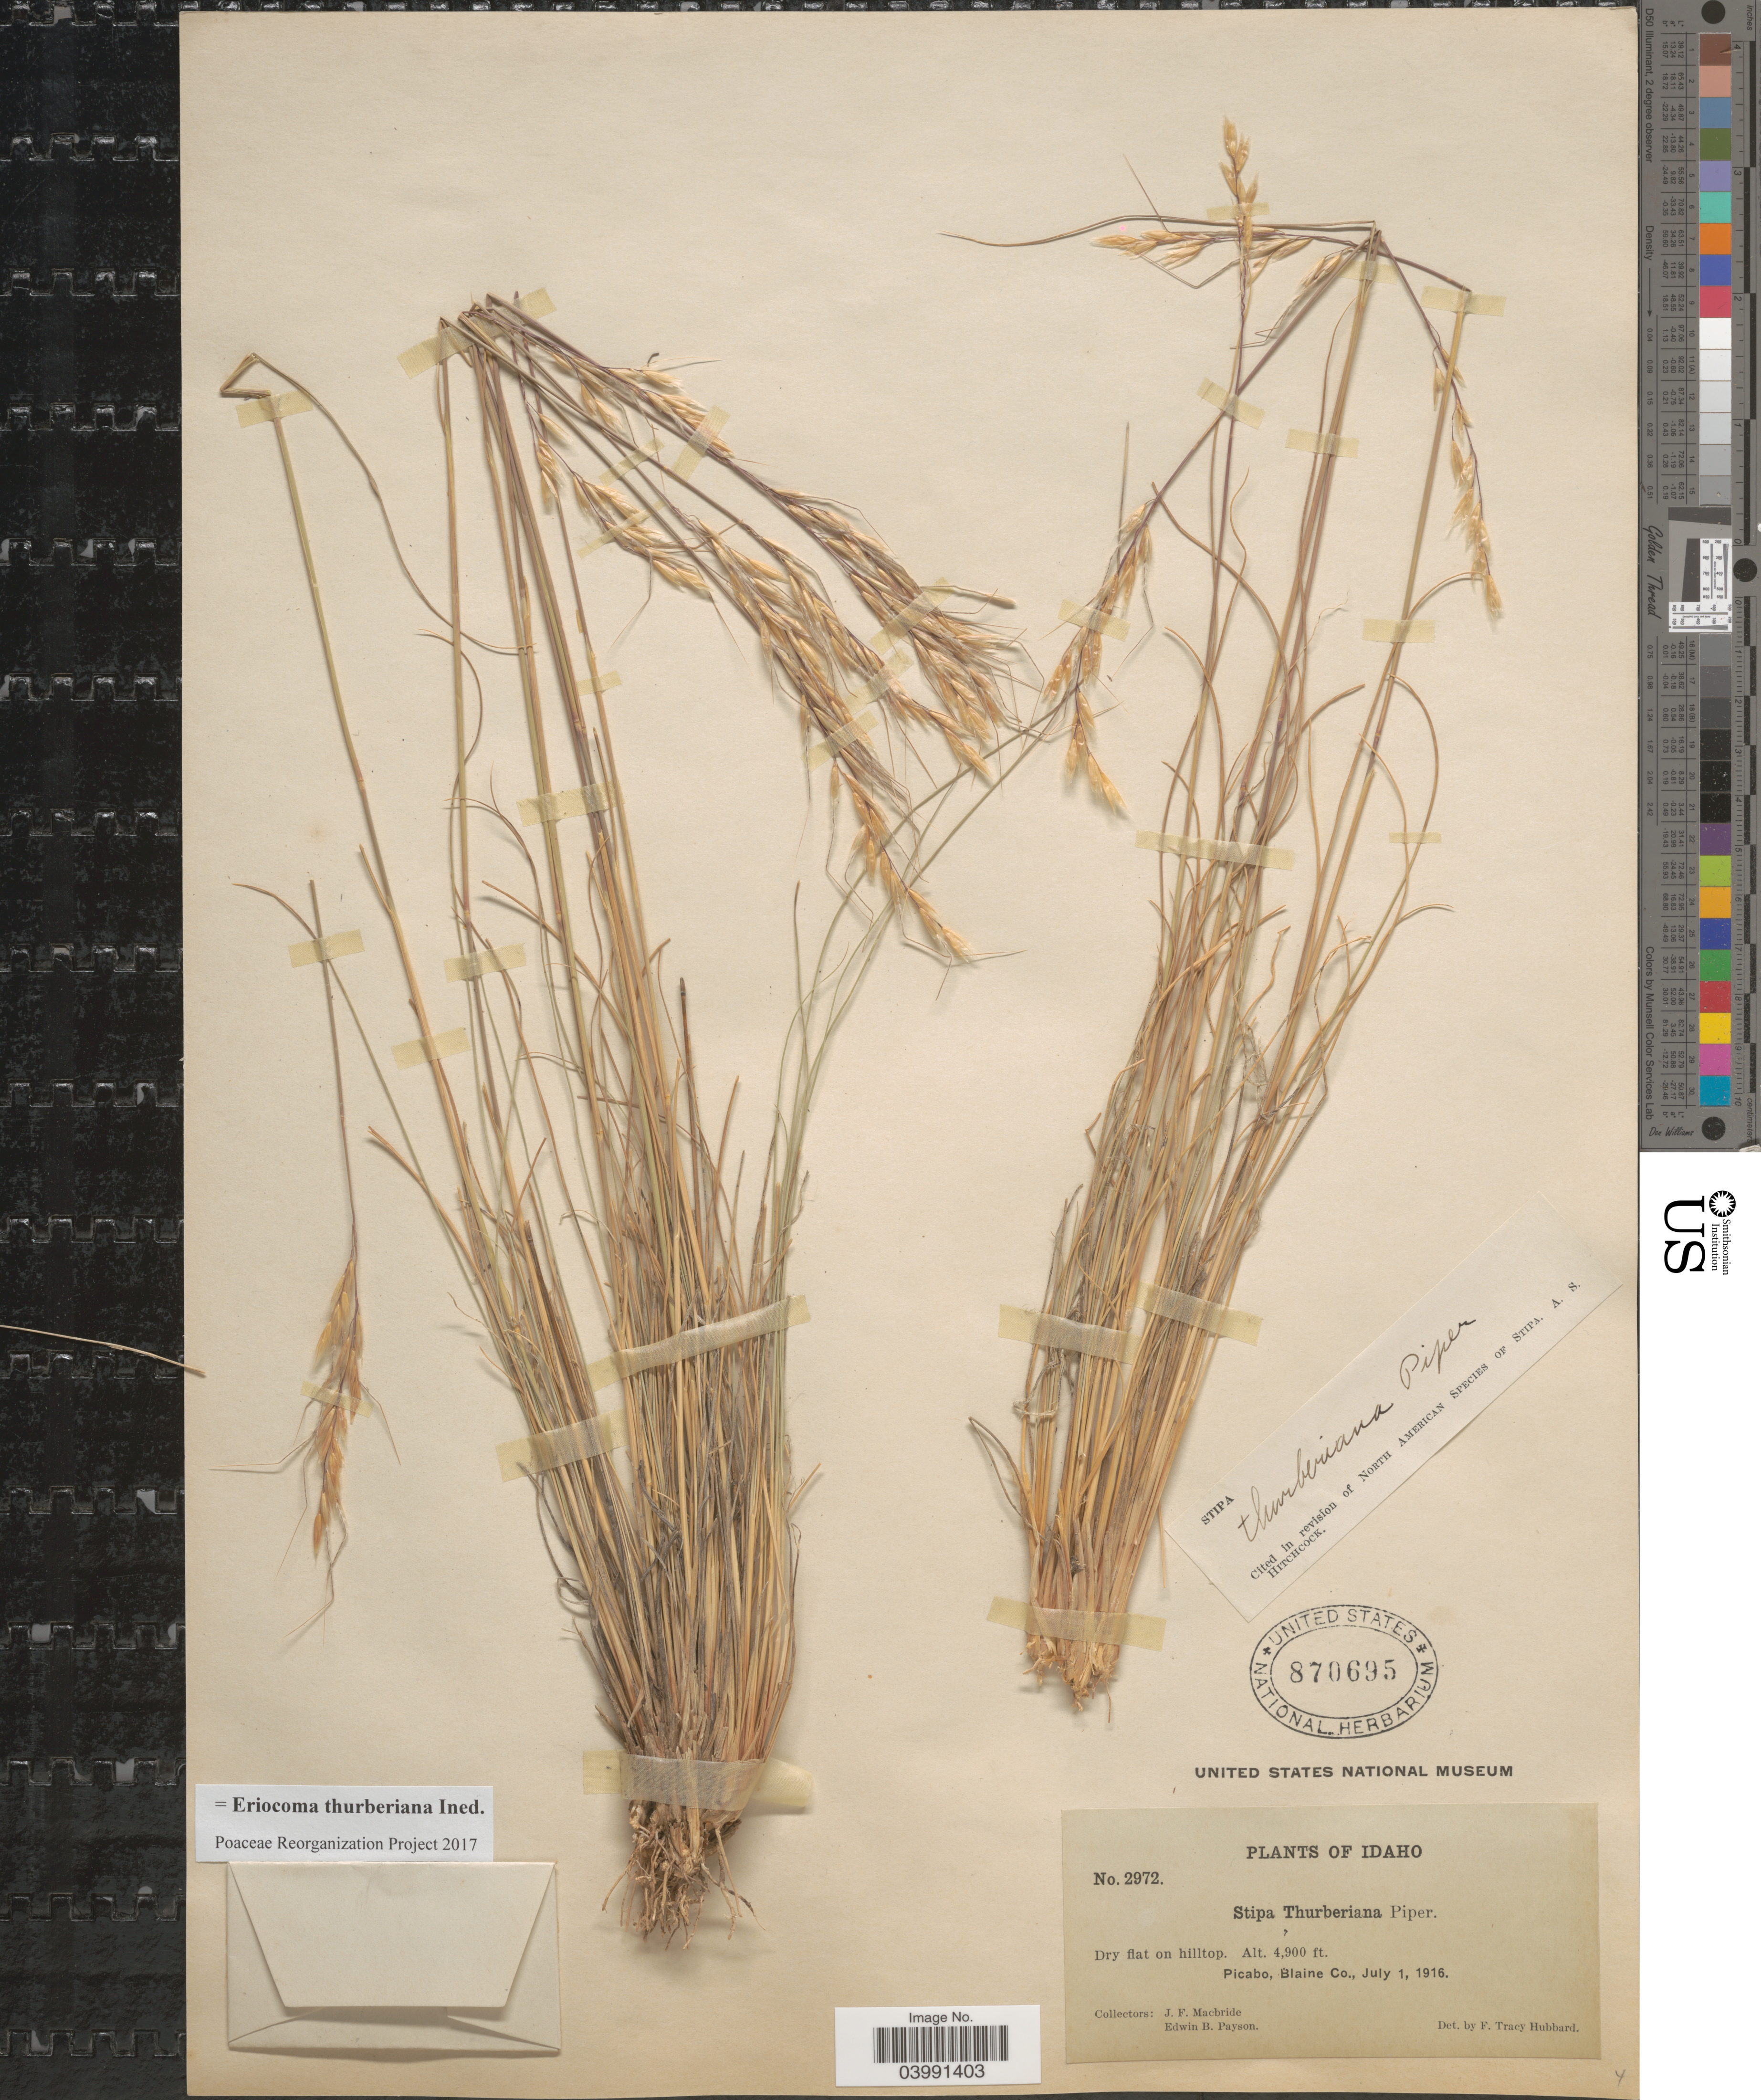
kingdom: Plantae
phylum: Tracheophyta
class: Liliopsida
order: Poales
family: Poaceae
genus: Eriocoma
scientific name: Eriocoma thurberiana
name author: (Piper) Romasch.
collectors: J. F. Macbride & E. B. Payson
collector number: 2972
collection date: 1916-07-01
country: United States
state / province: Idaho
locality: Picabo, Blaine Co.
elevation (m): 1494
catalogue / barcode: US 870695